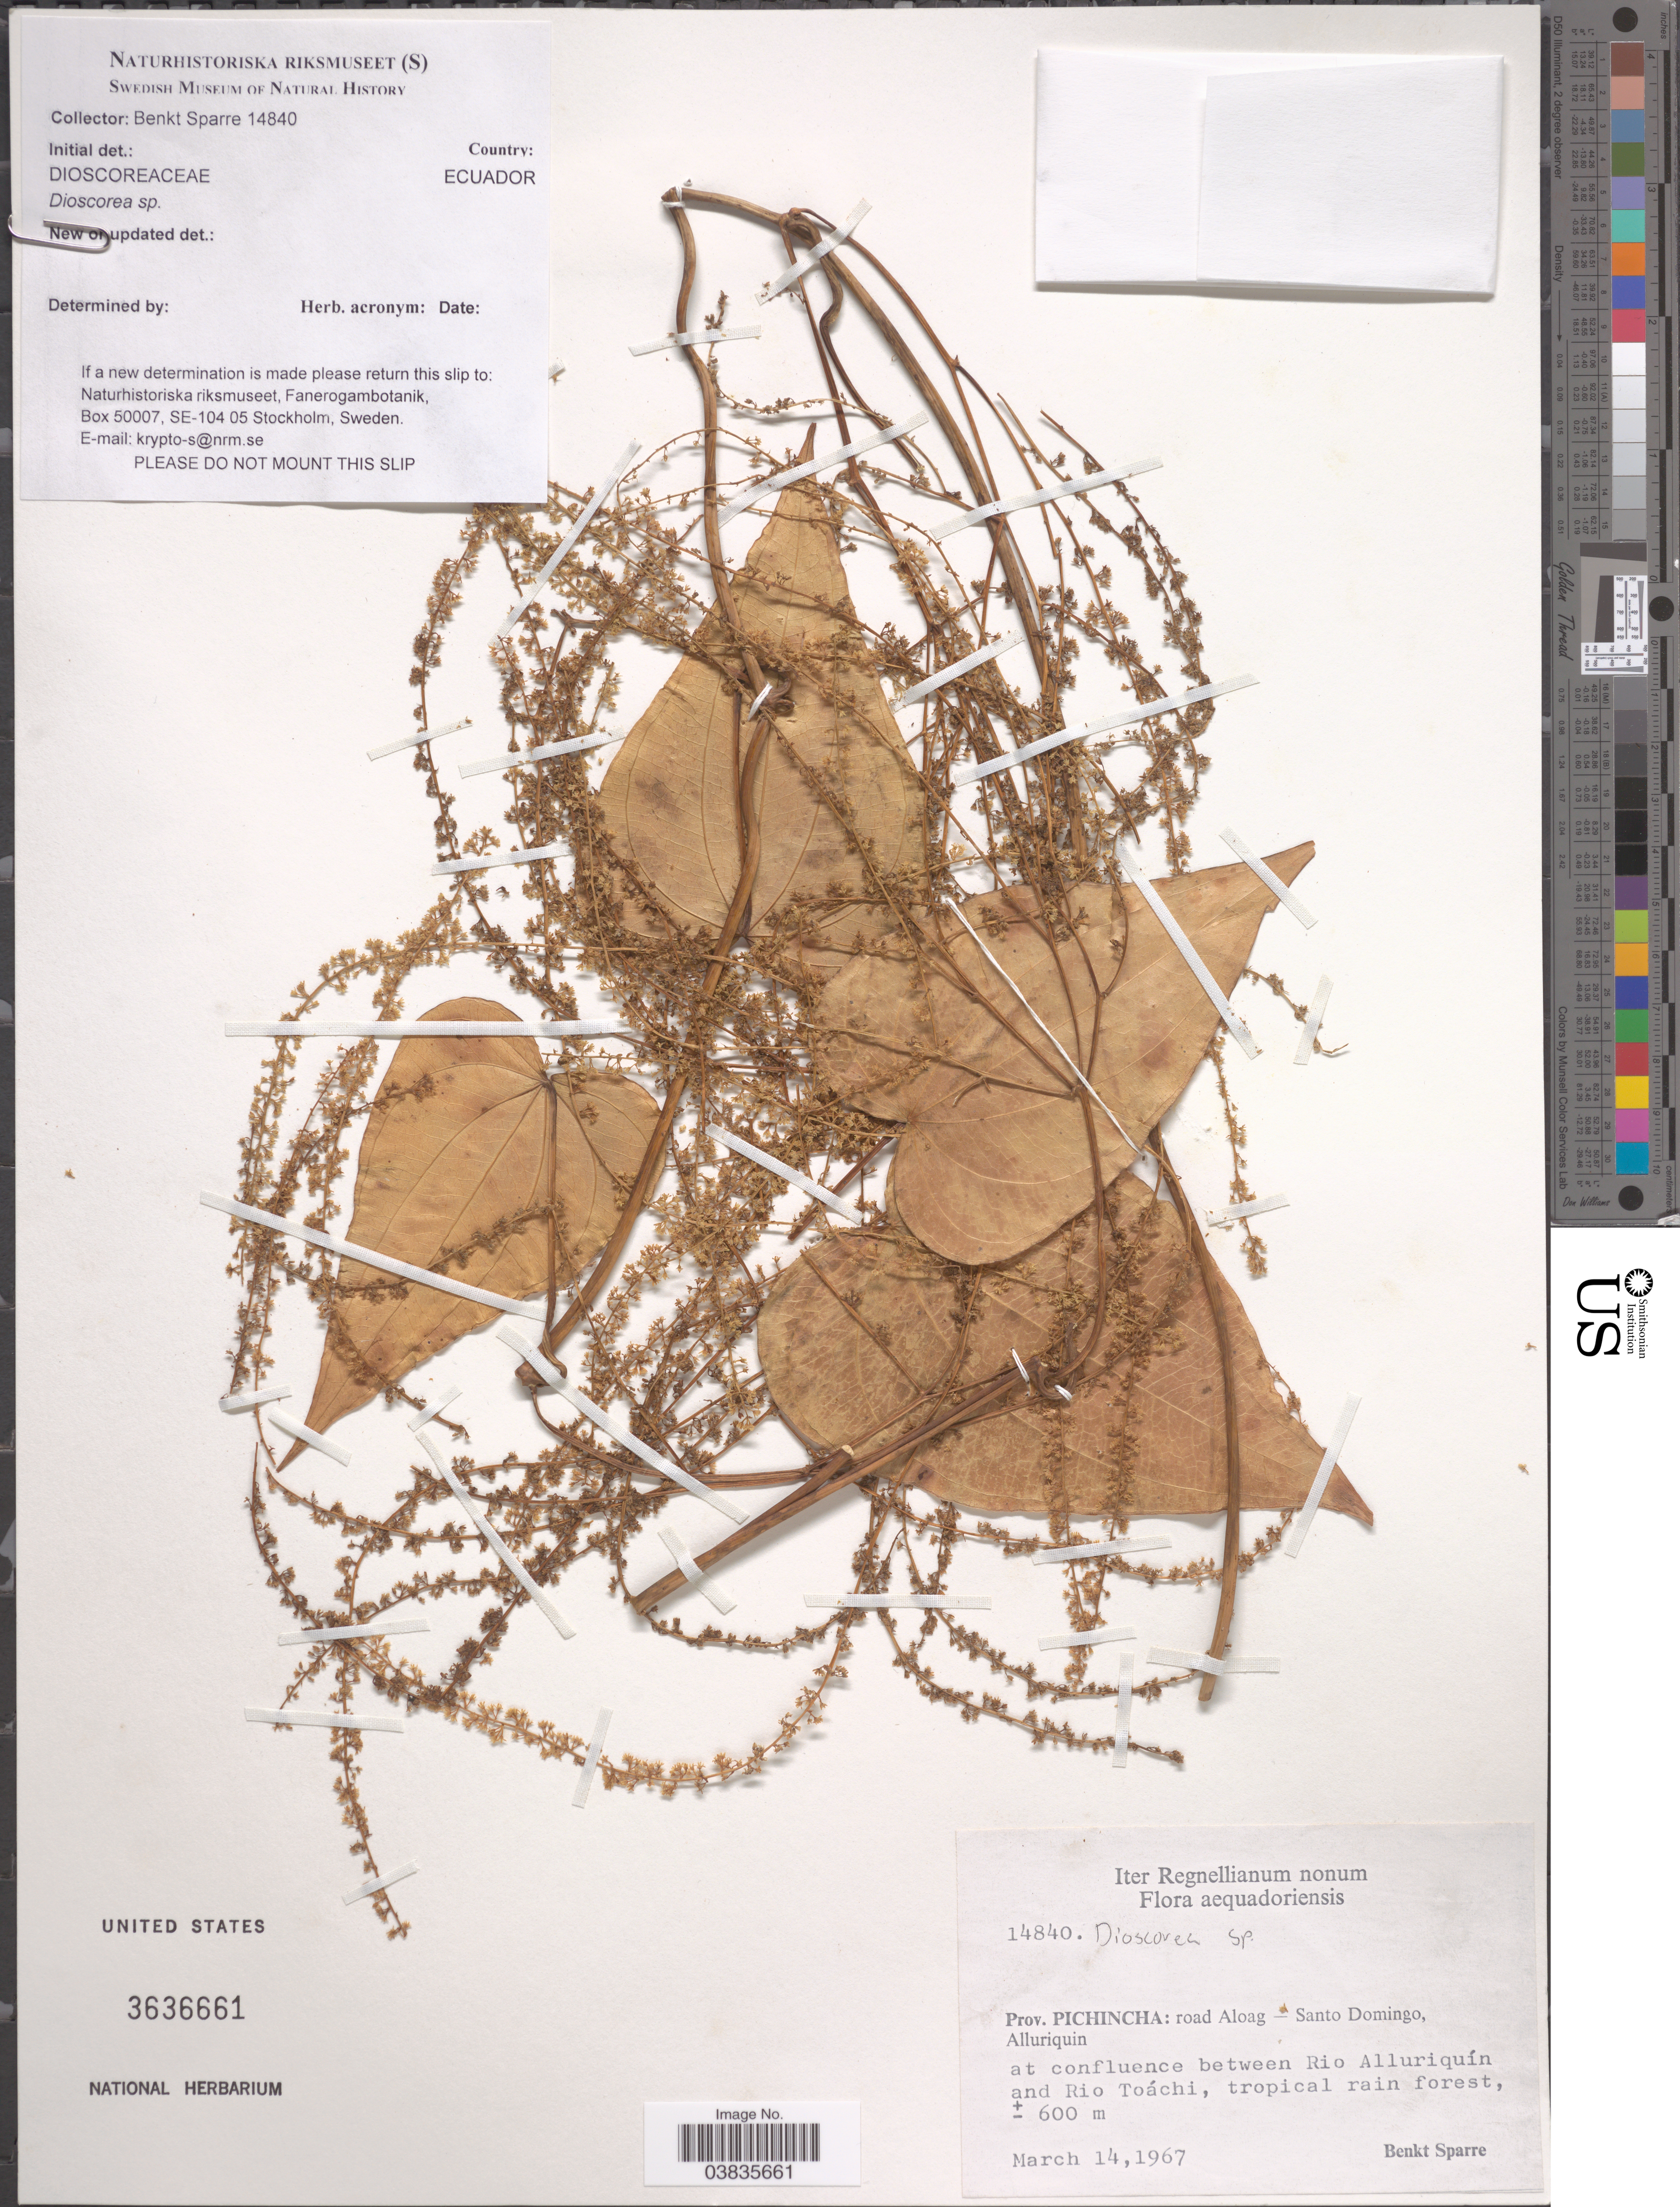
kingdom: Plantae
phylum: Tracheophyta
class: Liliopsida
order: Dioscoreales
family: Dioscoreaceae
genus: Dioscorea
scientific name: Dioscorea sp.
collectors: B. Sparre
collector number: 14840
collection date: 1967-03-14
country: Ecuador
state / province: Pichincha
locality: Road Aloag & Santo Domingo, Alluriquin. At confluence between Rio Alluriquín and Rio Toáchi, tropical rain forest.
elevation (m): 600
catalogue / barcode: US 3636661